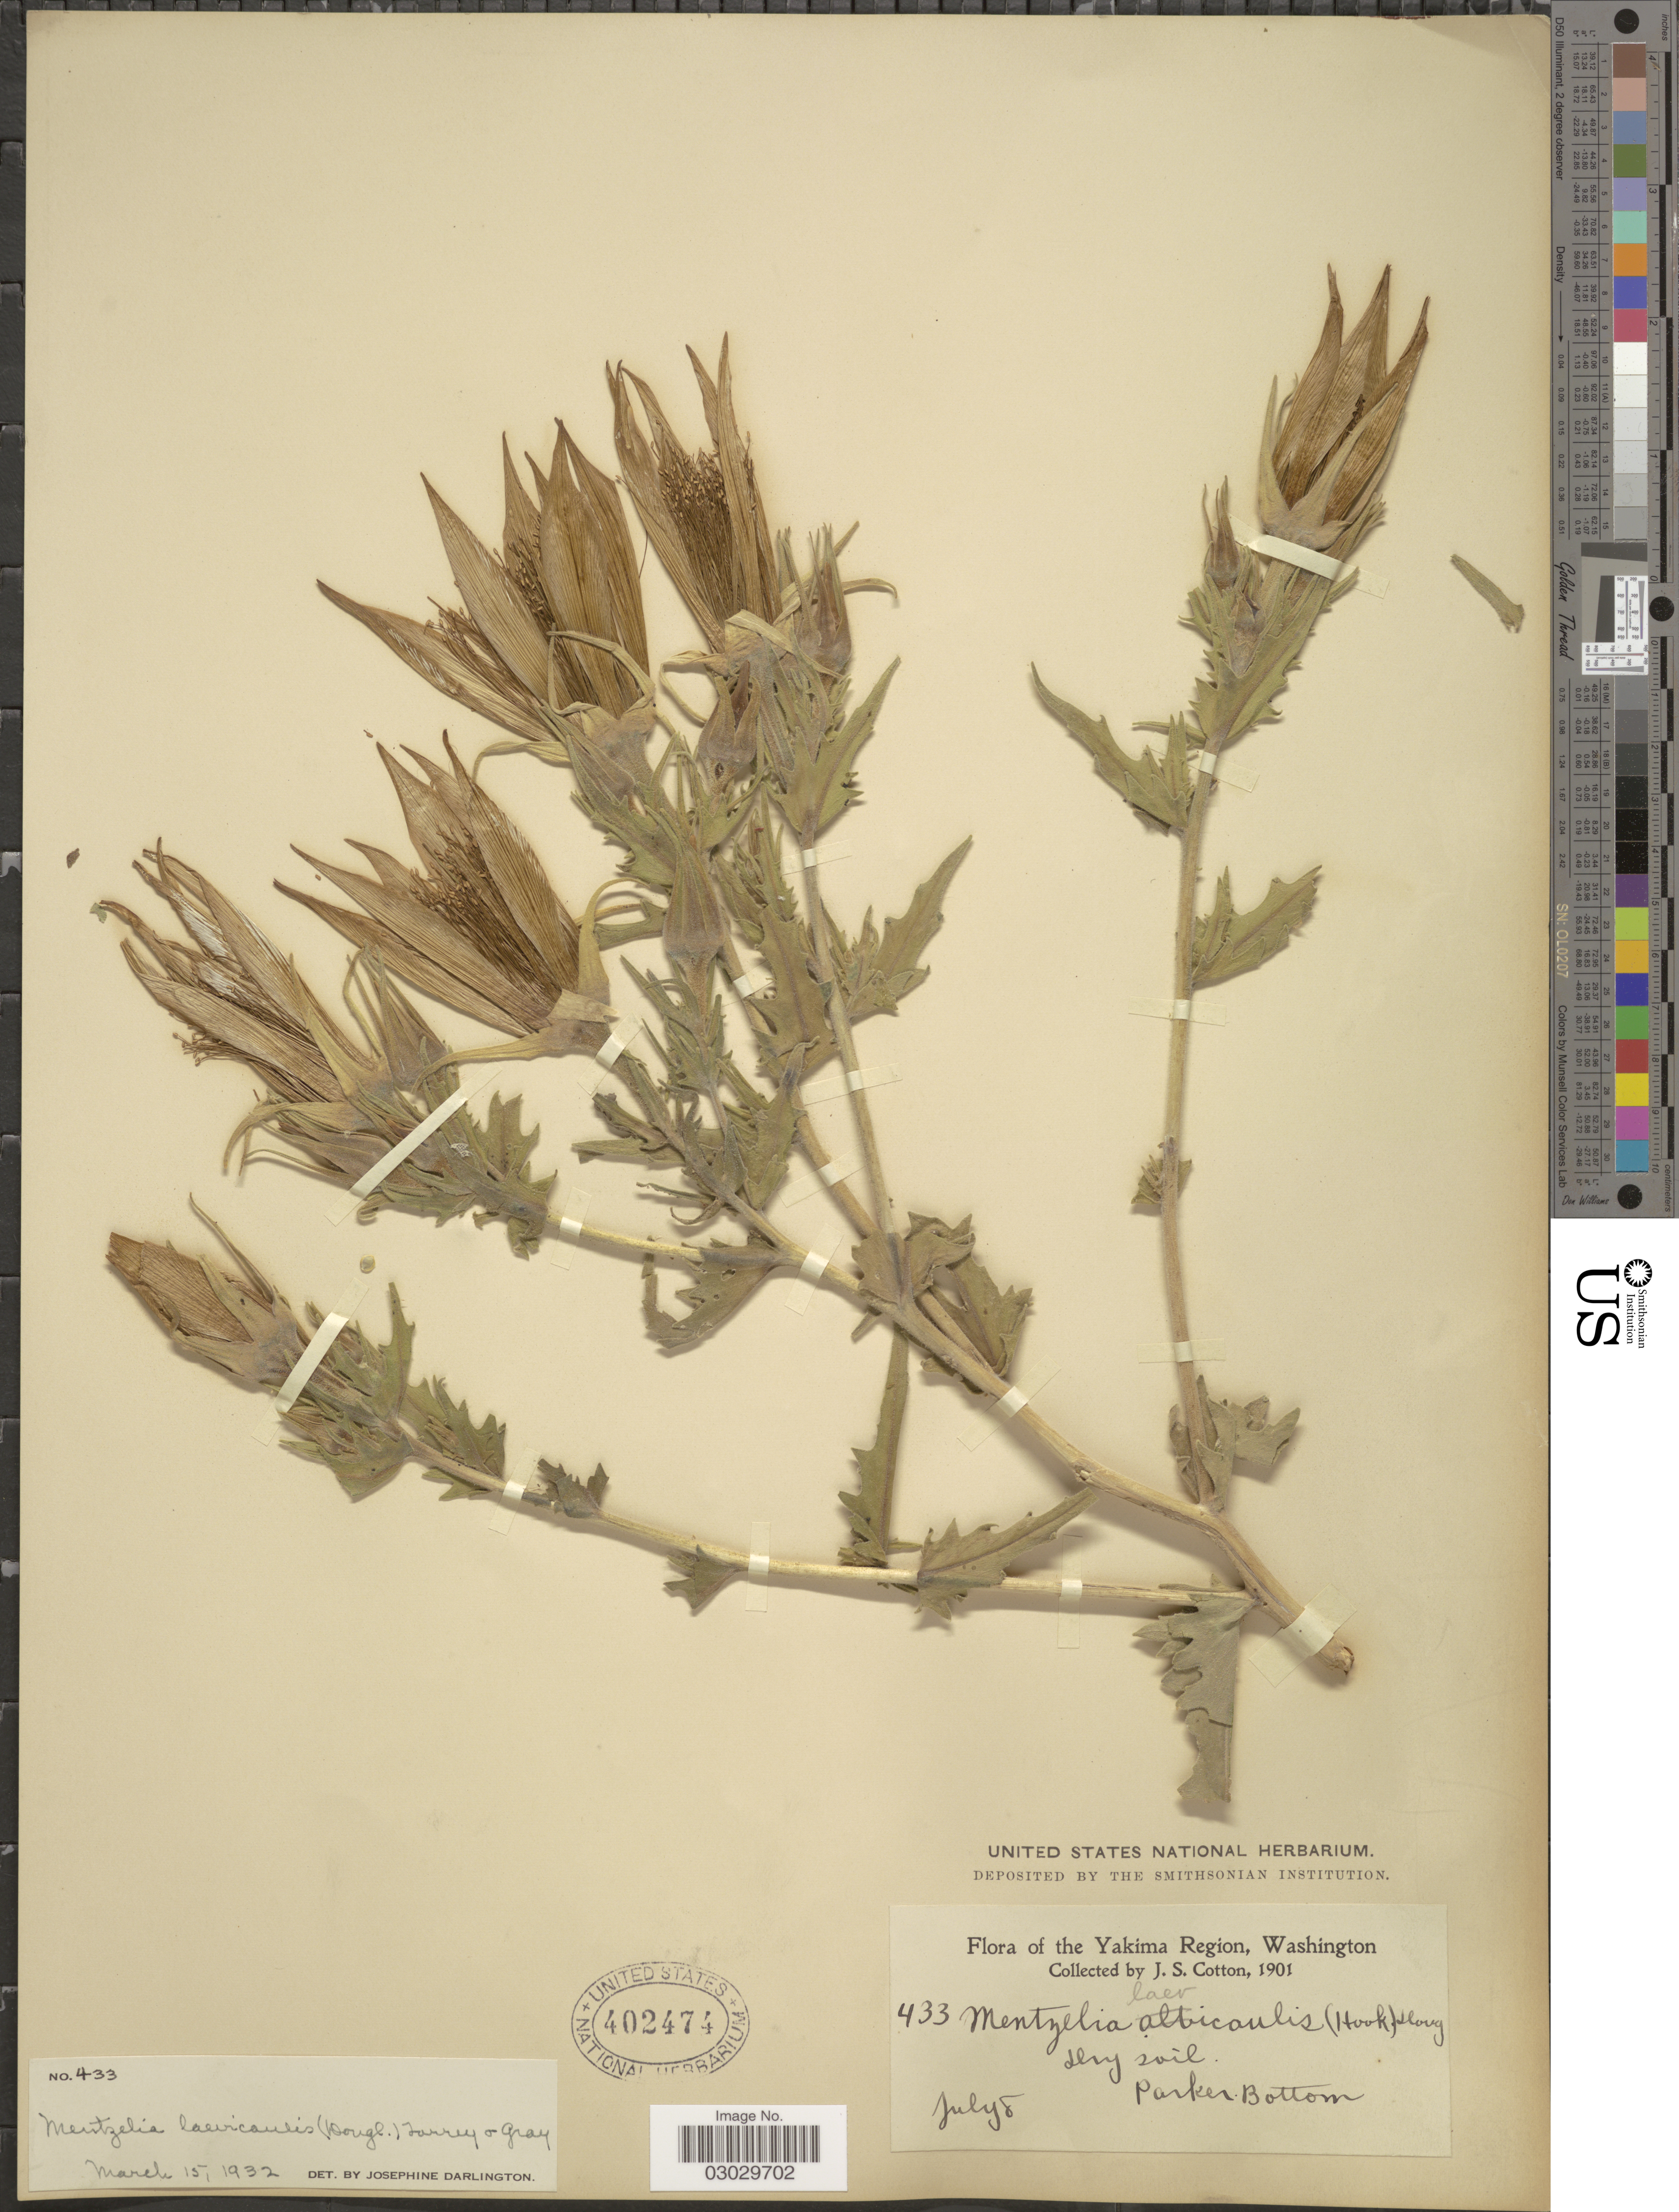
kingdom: Plantae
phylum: Tracheophyta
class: Magnoliopsida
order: Cornales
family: Loasaceae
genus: Mentzelia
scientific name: Mentzelia laevicaulis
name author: (Douglas ex Hook.) Torr. & A. Gray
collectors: J. S. Cotton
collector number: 433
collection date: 1901-07-08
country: United States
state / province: Washington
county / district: Yakima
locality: The Yakima Region. Parker Bottom.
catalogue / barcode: US 402474